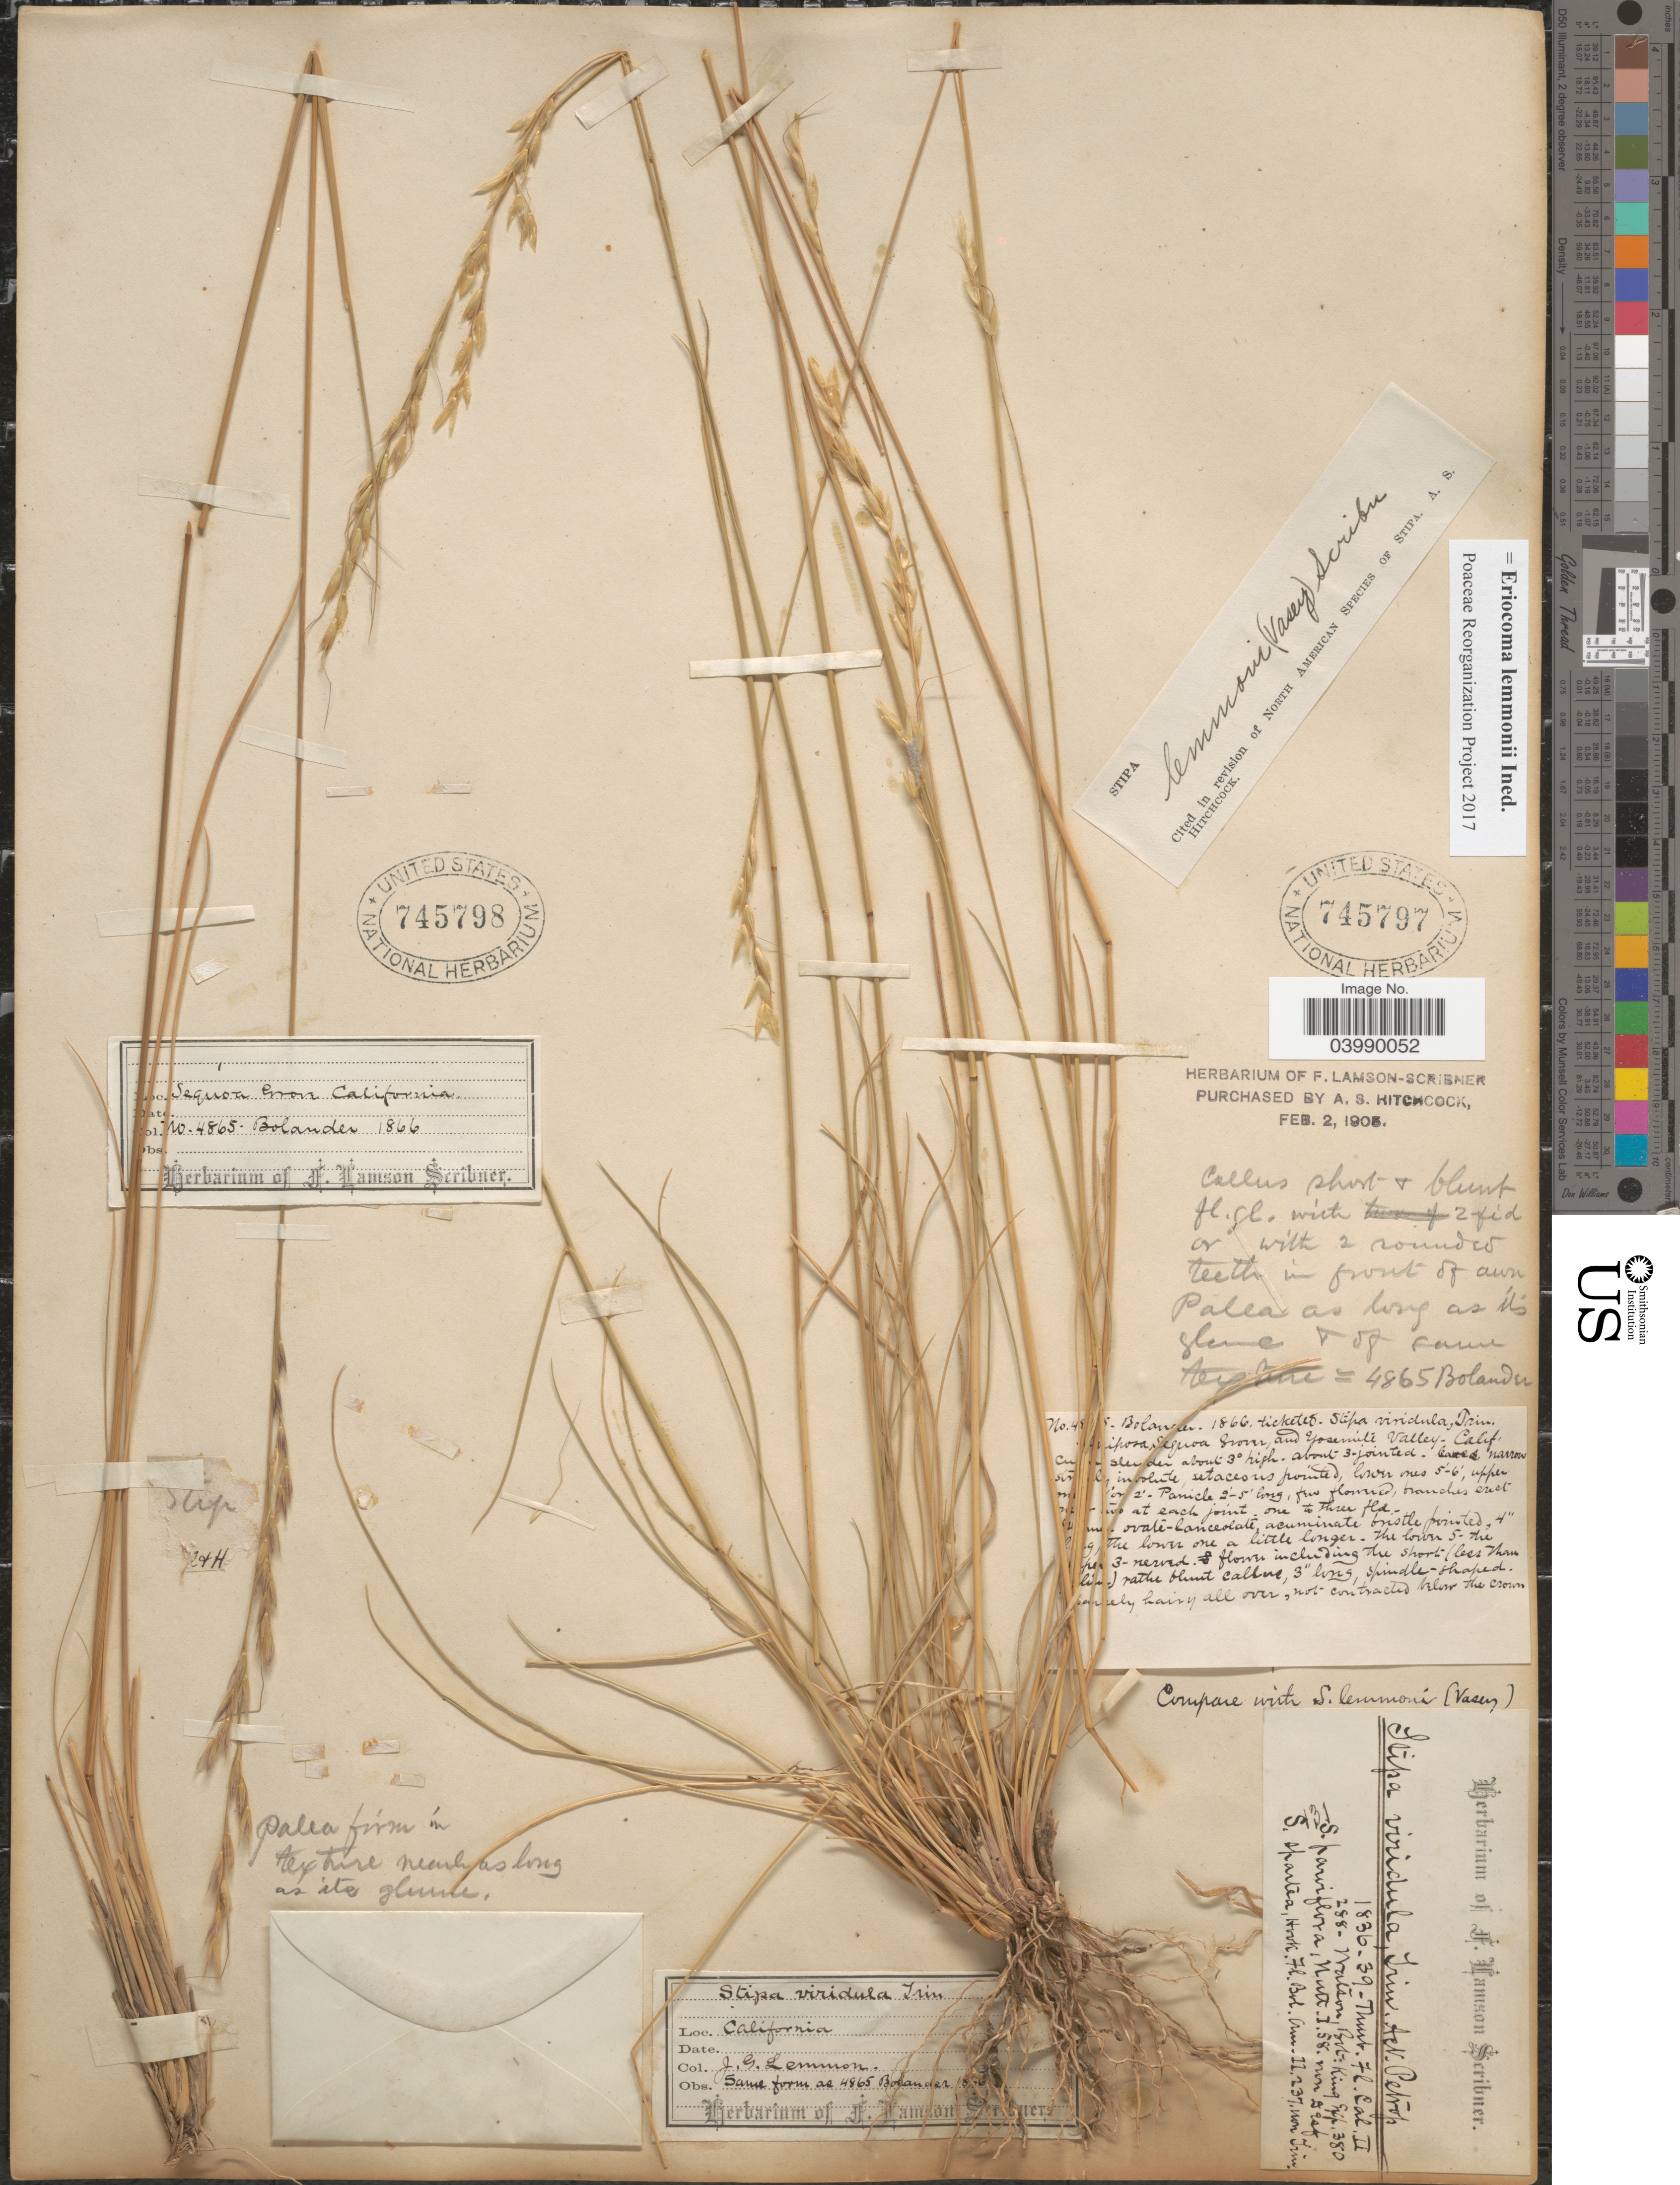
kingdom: Plantae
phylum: Tracheophyta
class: Liliopsida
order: Poales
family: Poaceae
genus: Eriocoma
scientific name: Eriocoma lemmonii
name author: (Vasey) Romasch.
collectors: -. Bolander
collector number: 4865 ?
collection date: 1866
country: United States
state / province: California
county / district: Mariposa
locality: [illegible text]iposa, Sequoa Grove, and Yosemite Valley.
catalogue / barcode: US 745797-2